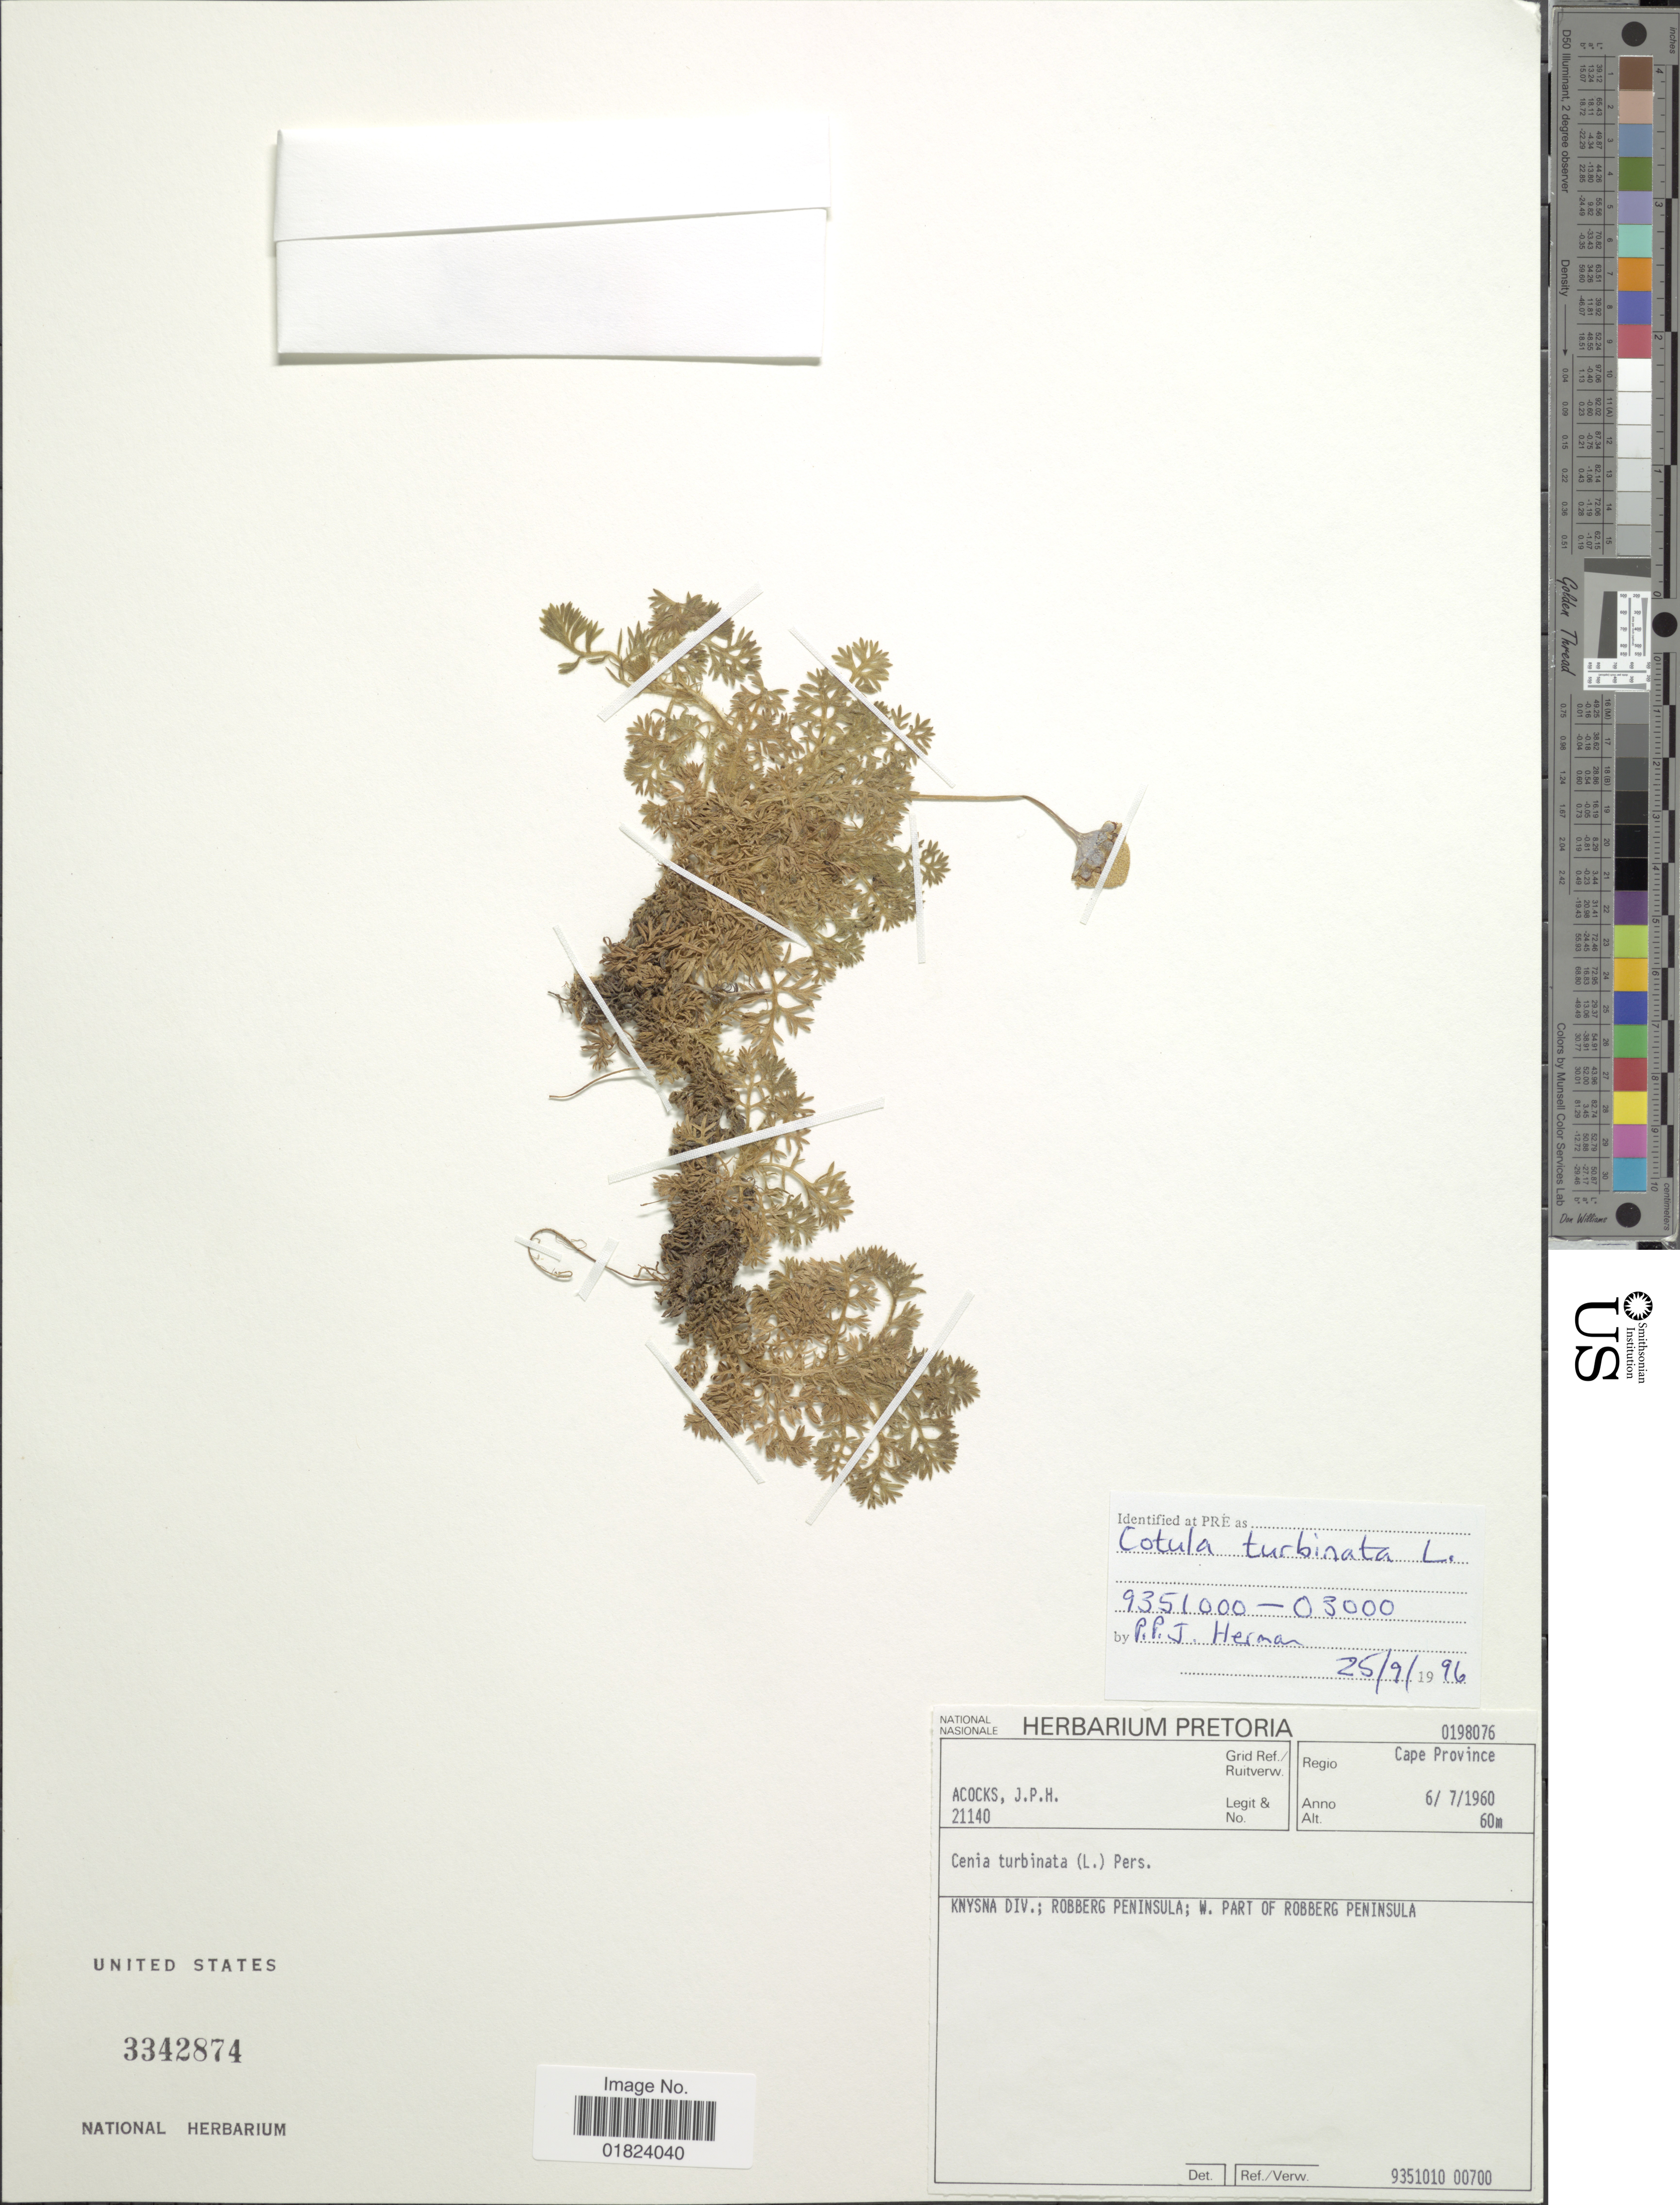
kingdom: Plantae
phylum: Tracheophyta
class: Magnoliopsida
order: Asterales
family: Asteraceae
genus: Cotula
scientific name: Cotula turbinata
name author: L.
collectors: J. P. Acocks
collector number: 21140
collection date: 1960-07-06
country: South Africa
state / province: Western Cape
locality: Knysna Div.; Robberg Peninsula; W. part of Robberg Peninsula.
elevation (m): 60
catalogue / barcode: US 3342874